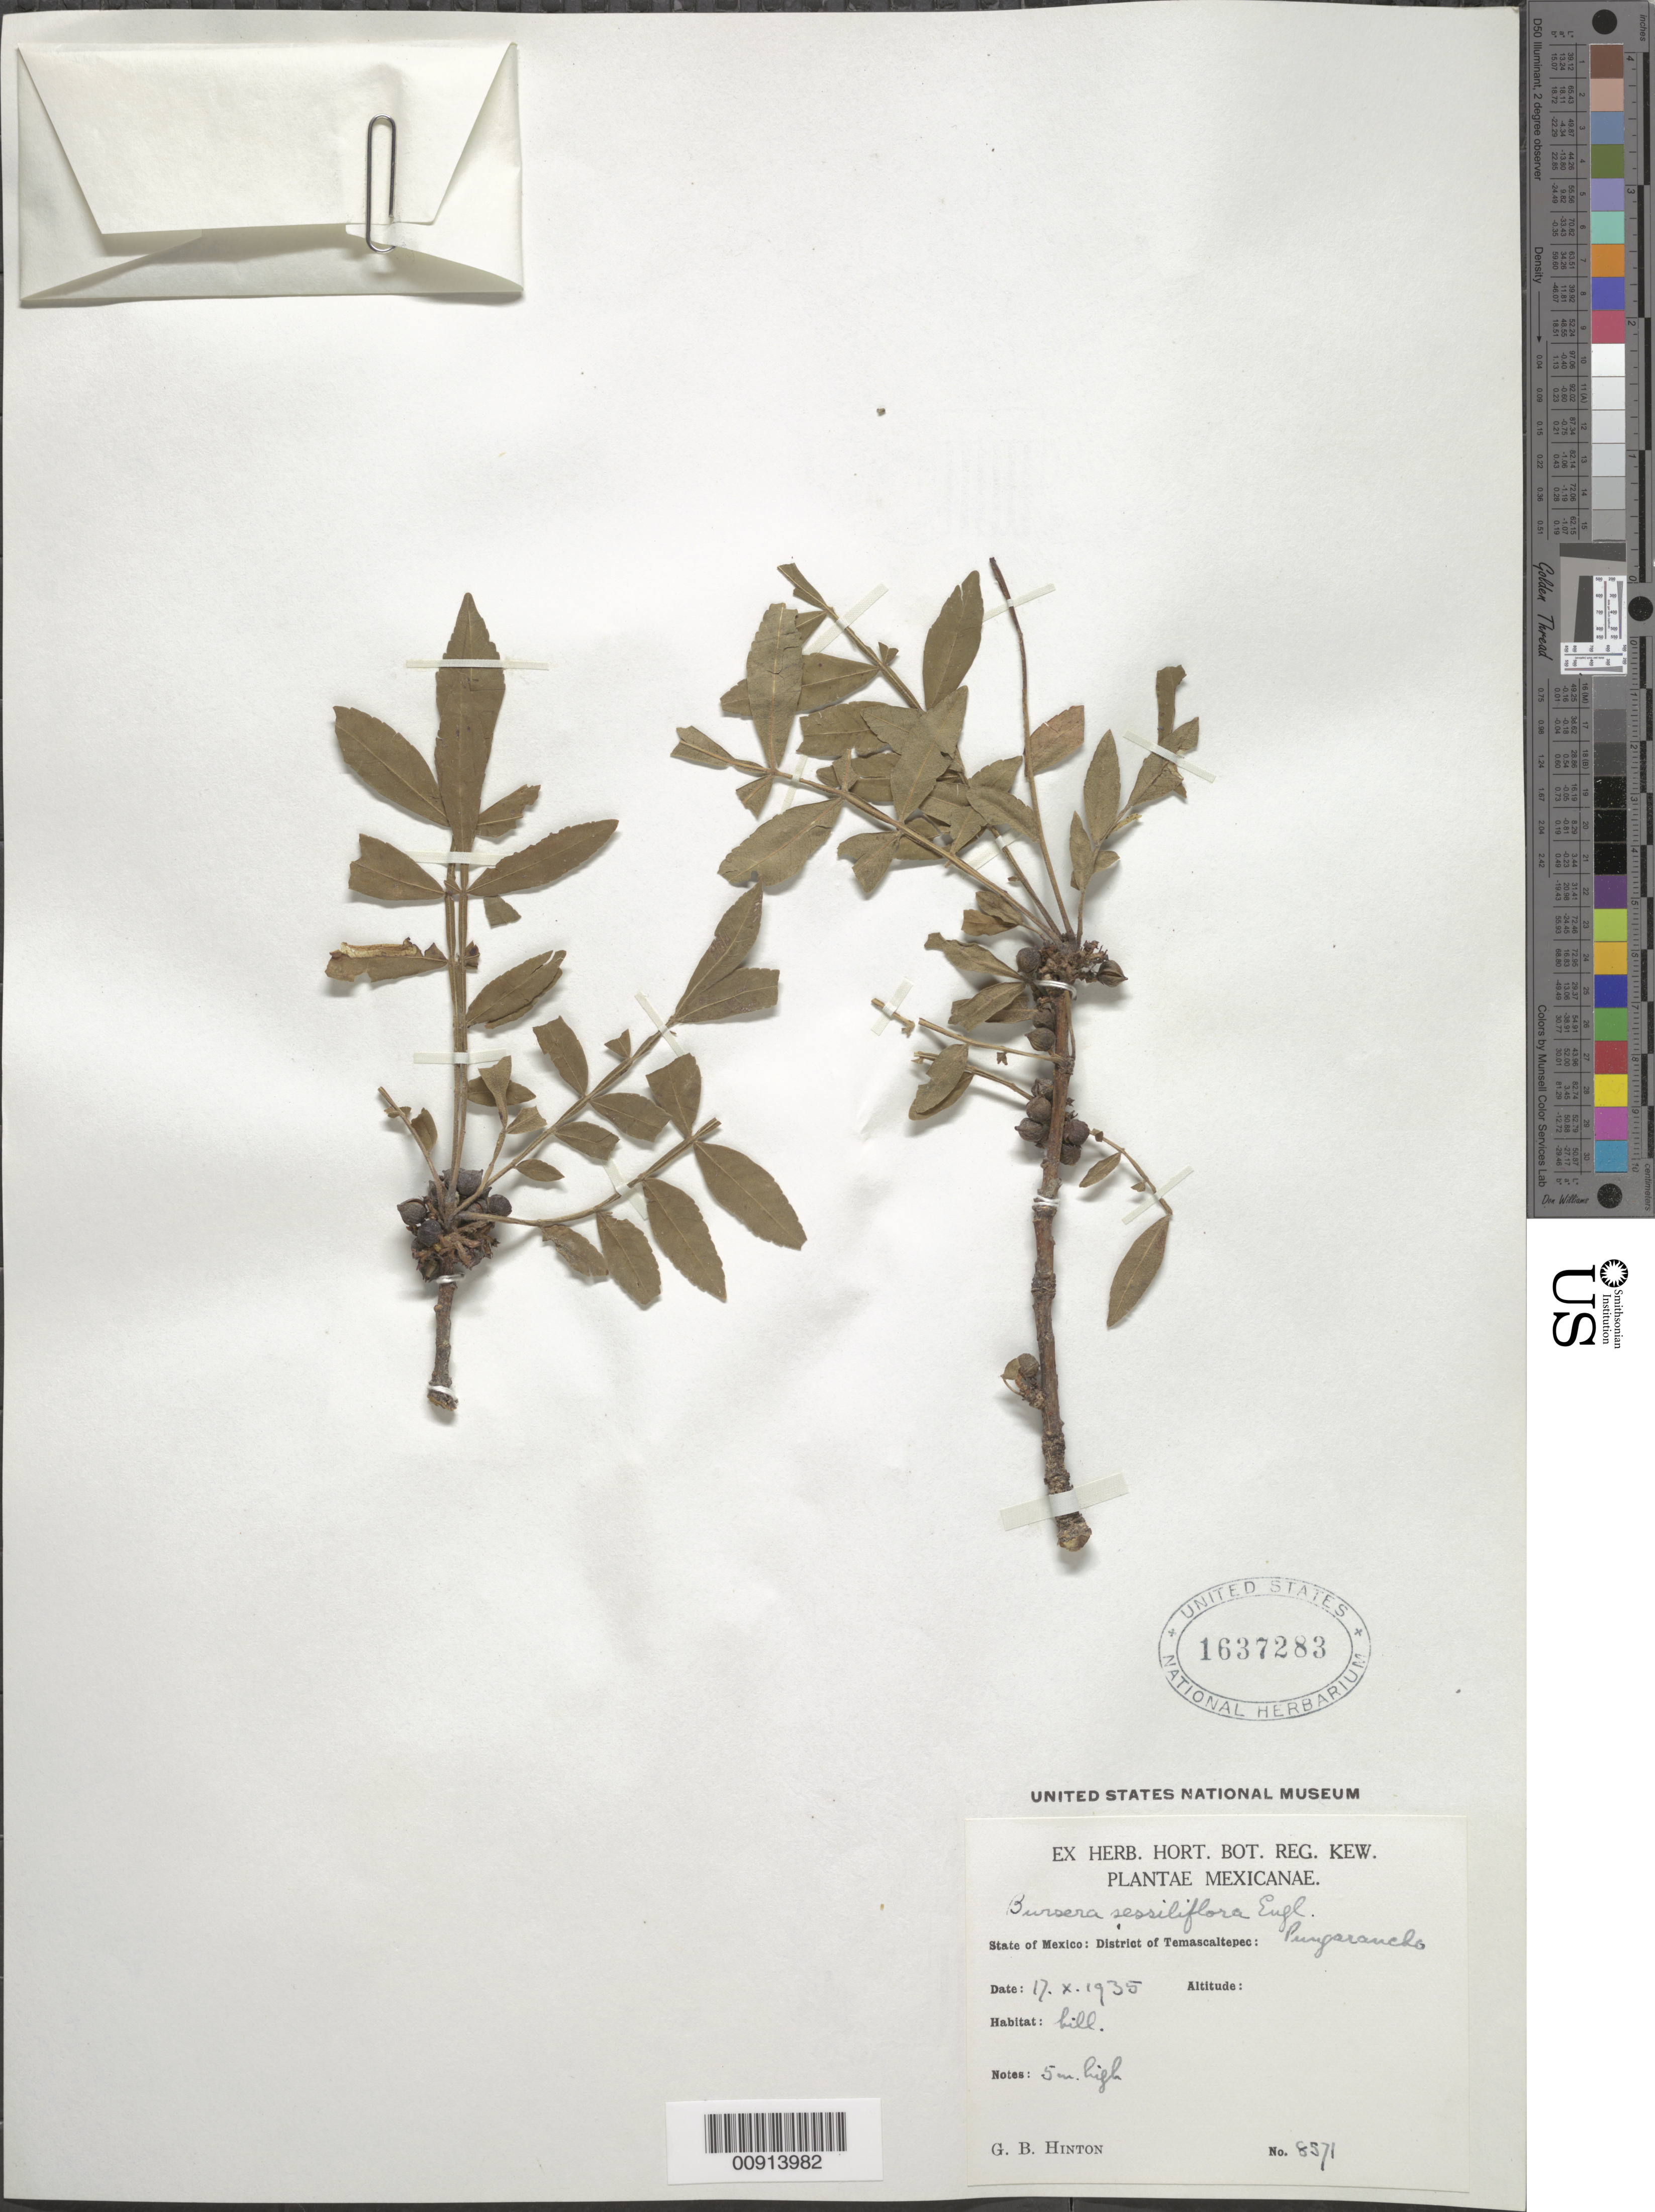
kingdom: Plantae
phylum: Tracheophyta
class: Magnoliopsida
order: Sapindales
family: Burseraceae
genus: Bursera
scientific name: Bursera sessiliflora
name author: Engl.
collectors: G. B. Hinton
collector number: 8571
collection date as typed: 17 Oct 1935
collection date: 1935-10-17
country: Mexico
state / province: México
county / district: Temascaltepec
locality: State of Mexico: District of Temascaltepec: Pungarancho.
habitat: Hill.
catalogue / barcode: US 1637283